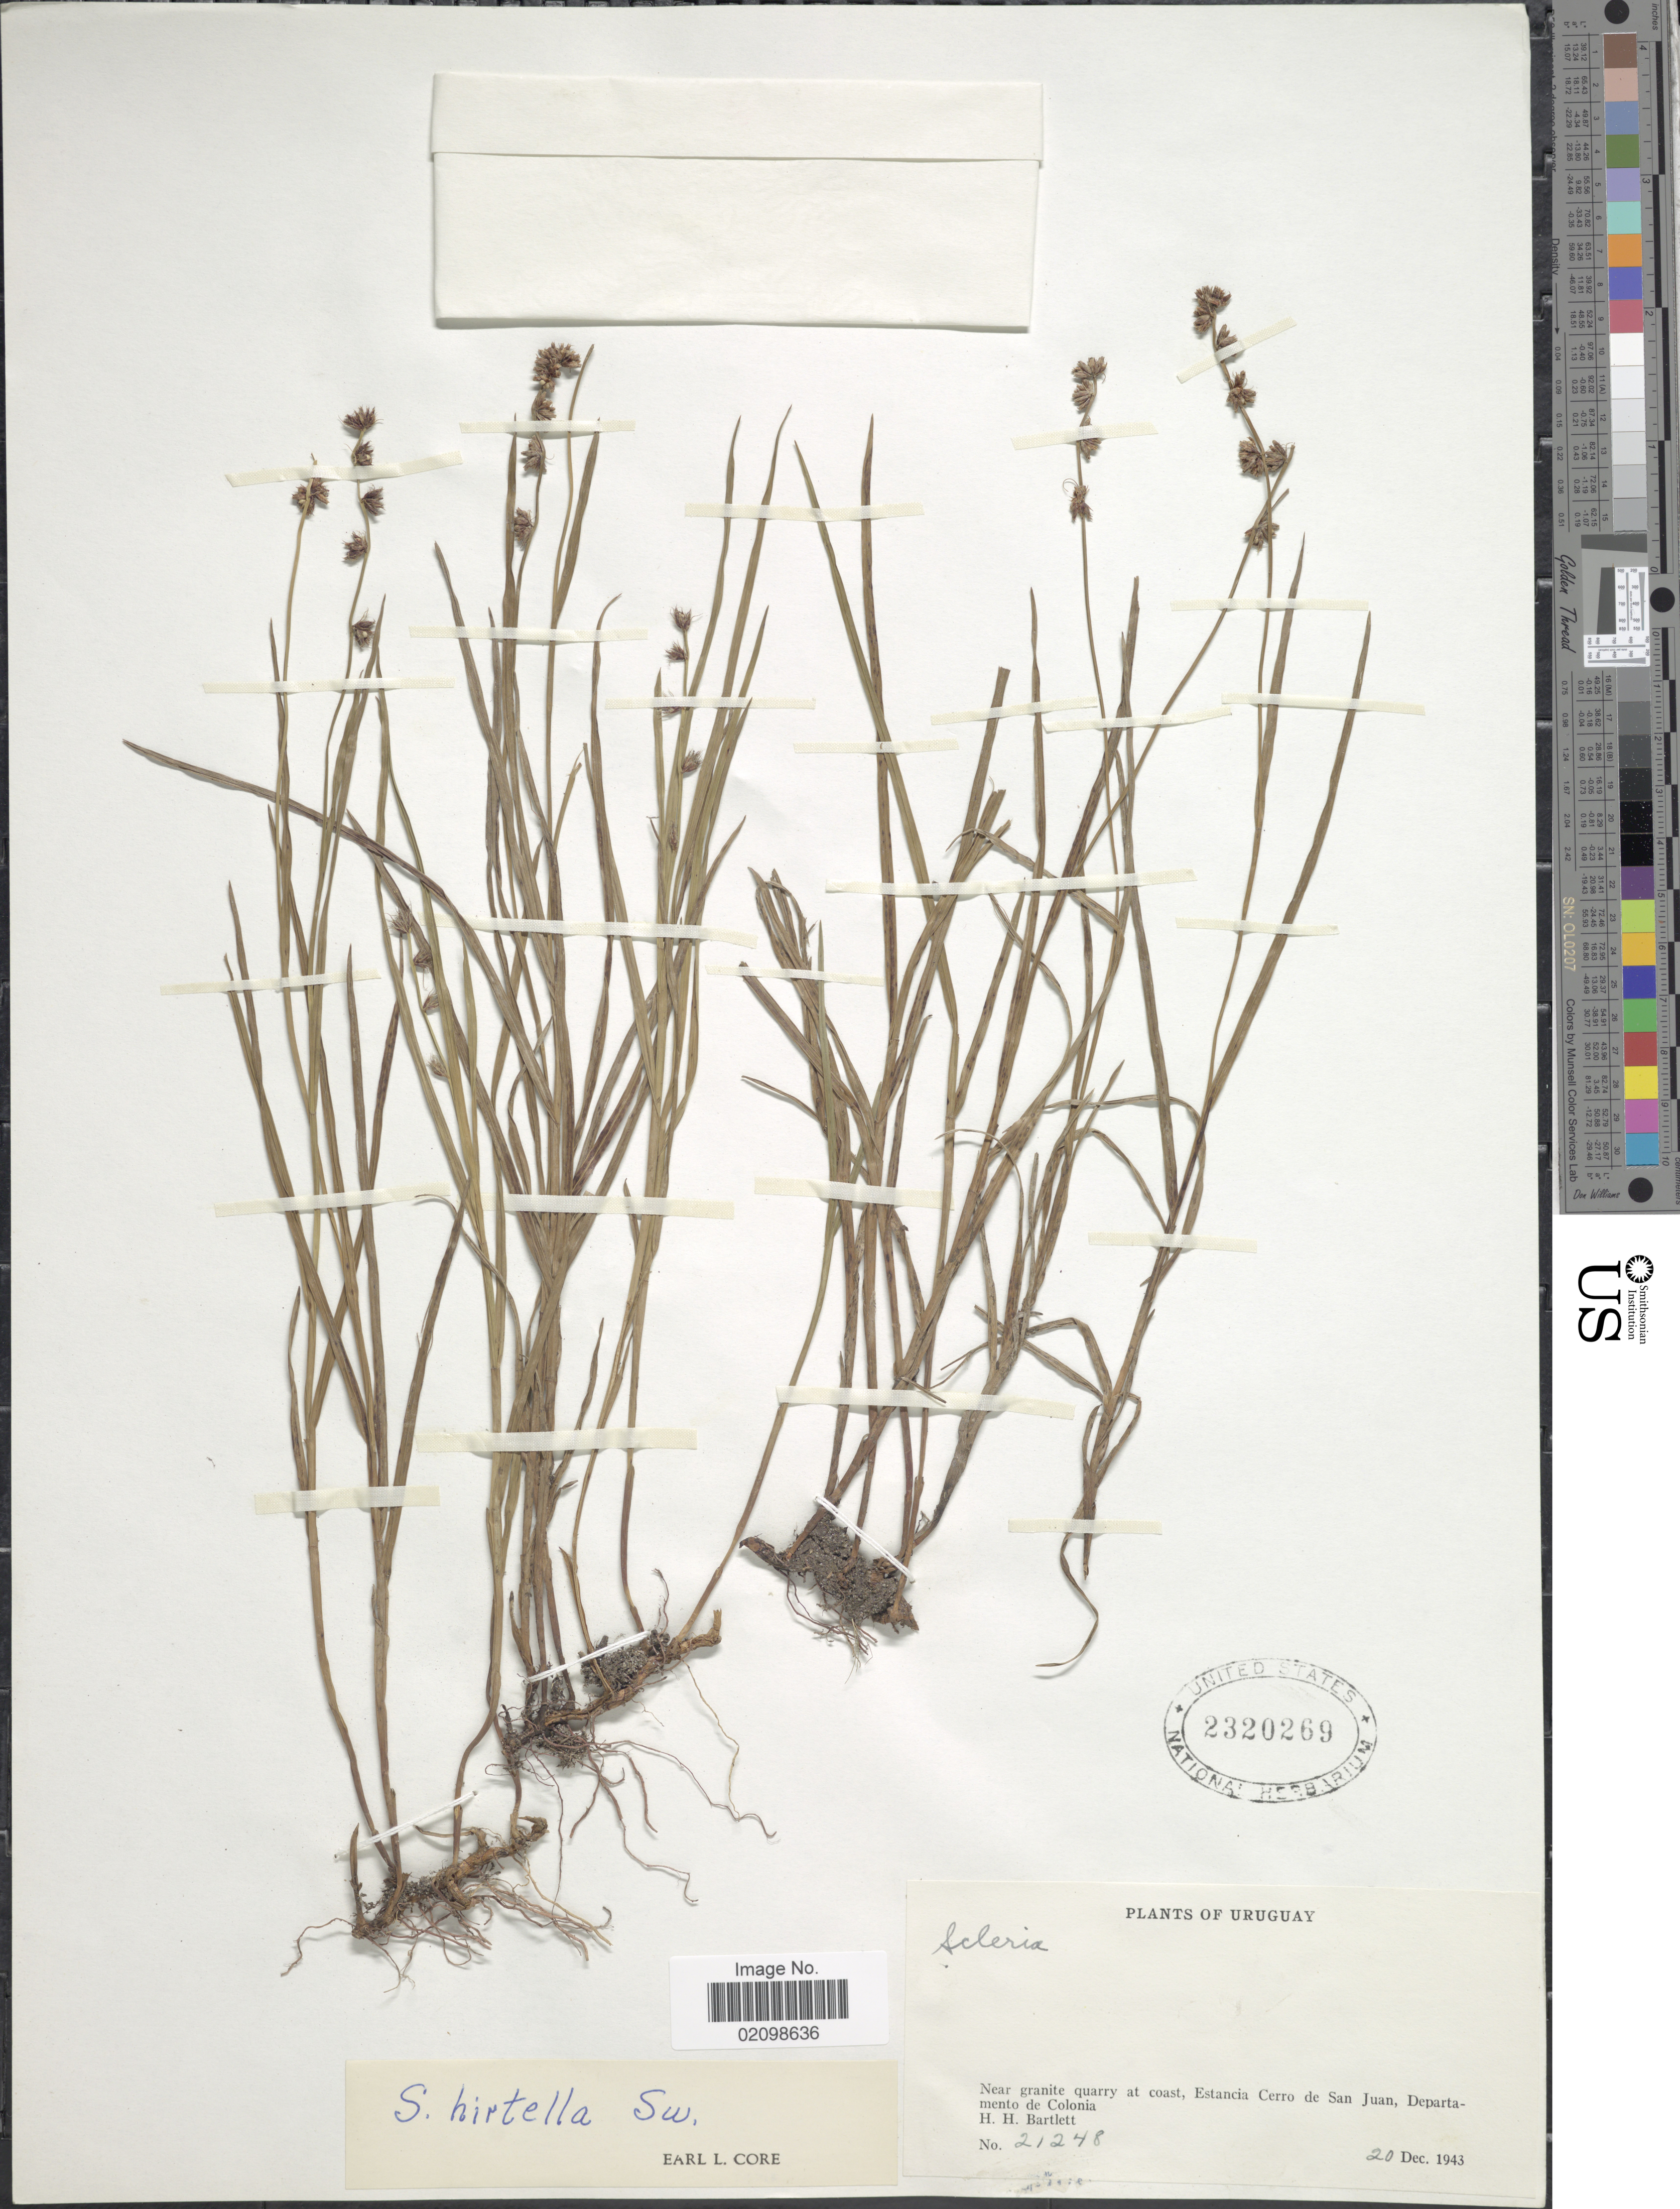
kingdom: Plantae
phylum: Tracheophyta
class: Liliopsida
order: Poales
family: Cyperaceae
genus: Scleria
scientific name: Scleria distans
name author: Poir.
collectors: H. H. Bartlett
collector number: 21248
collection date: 1943-12-20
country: Uruguay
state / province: Colonia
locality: Near granite quarry at coast, Estancia Cerro de San Juan, Departamento de Colonia.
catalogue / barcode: US 2320269